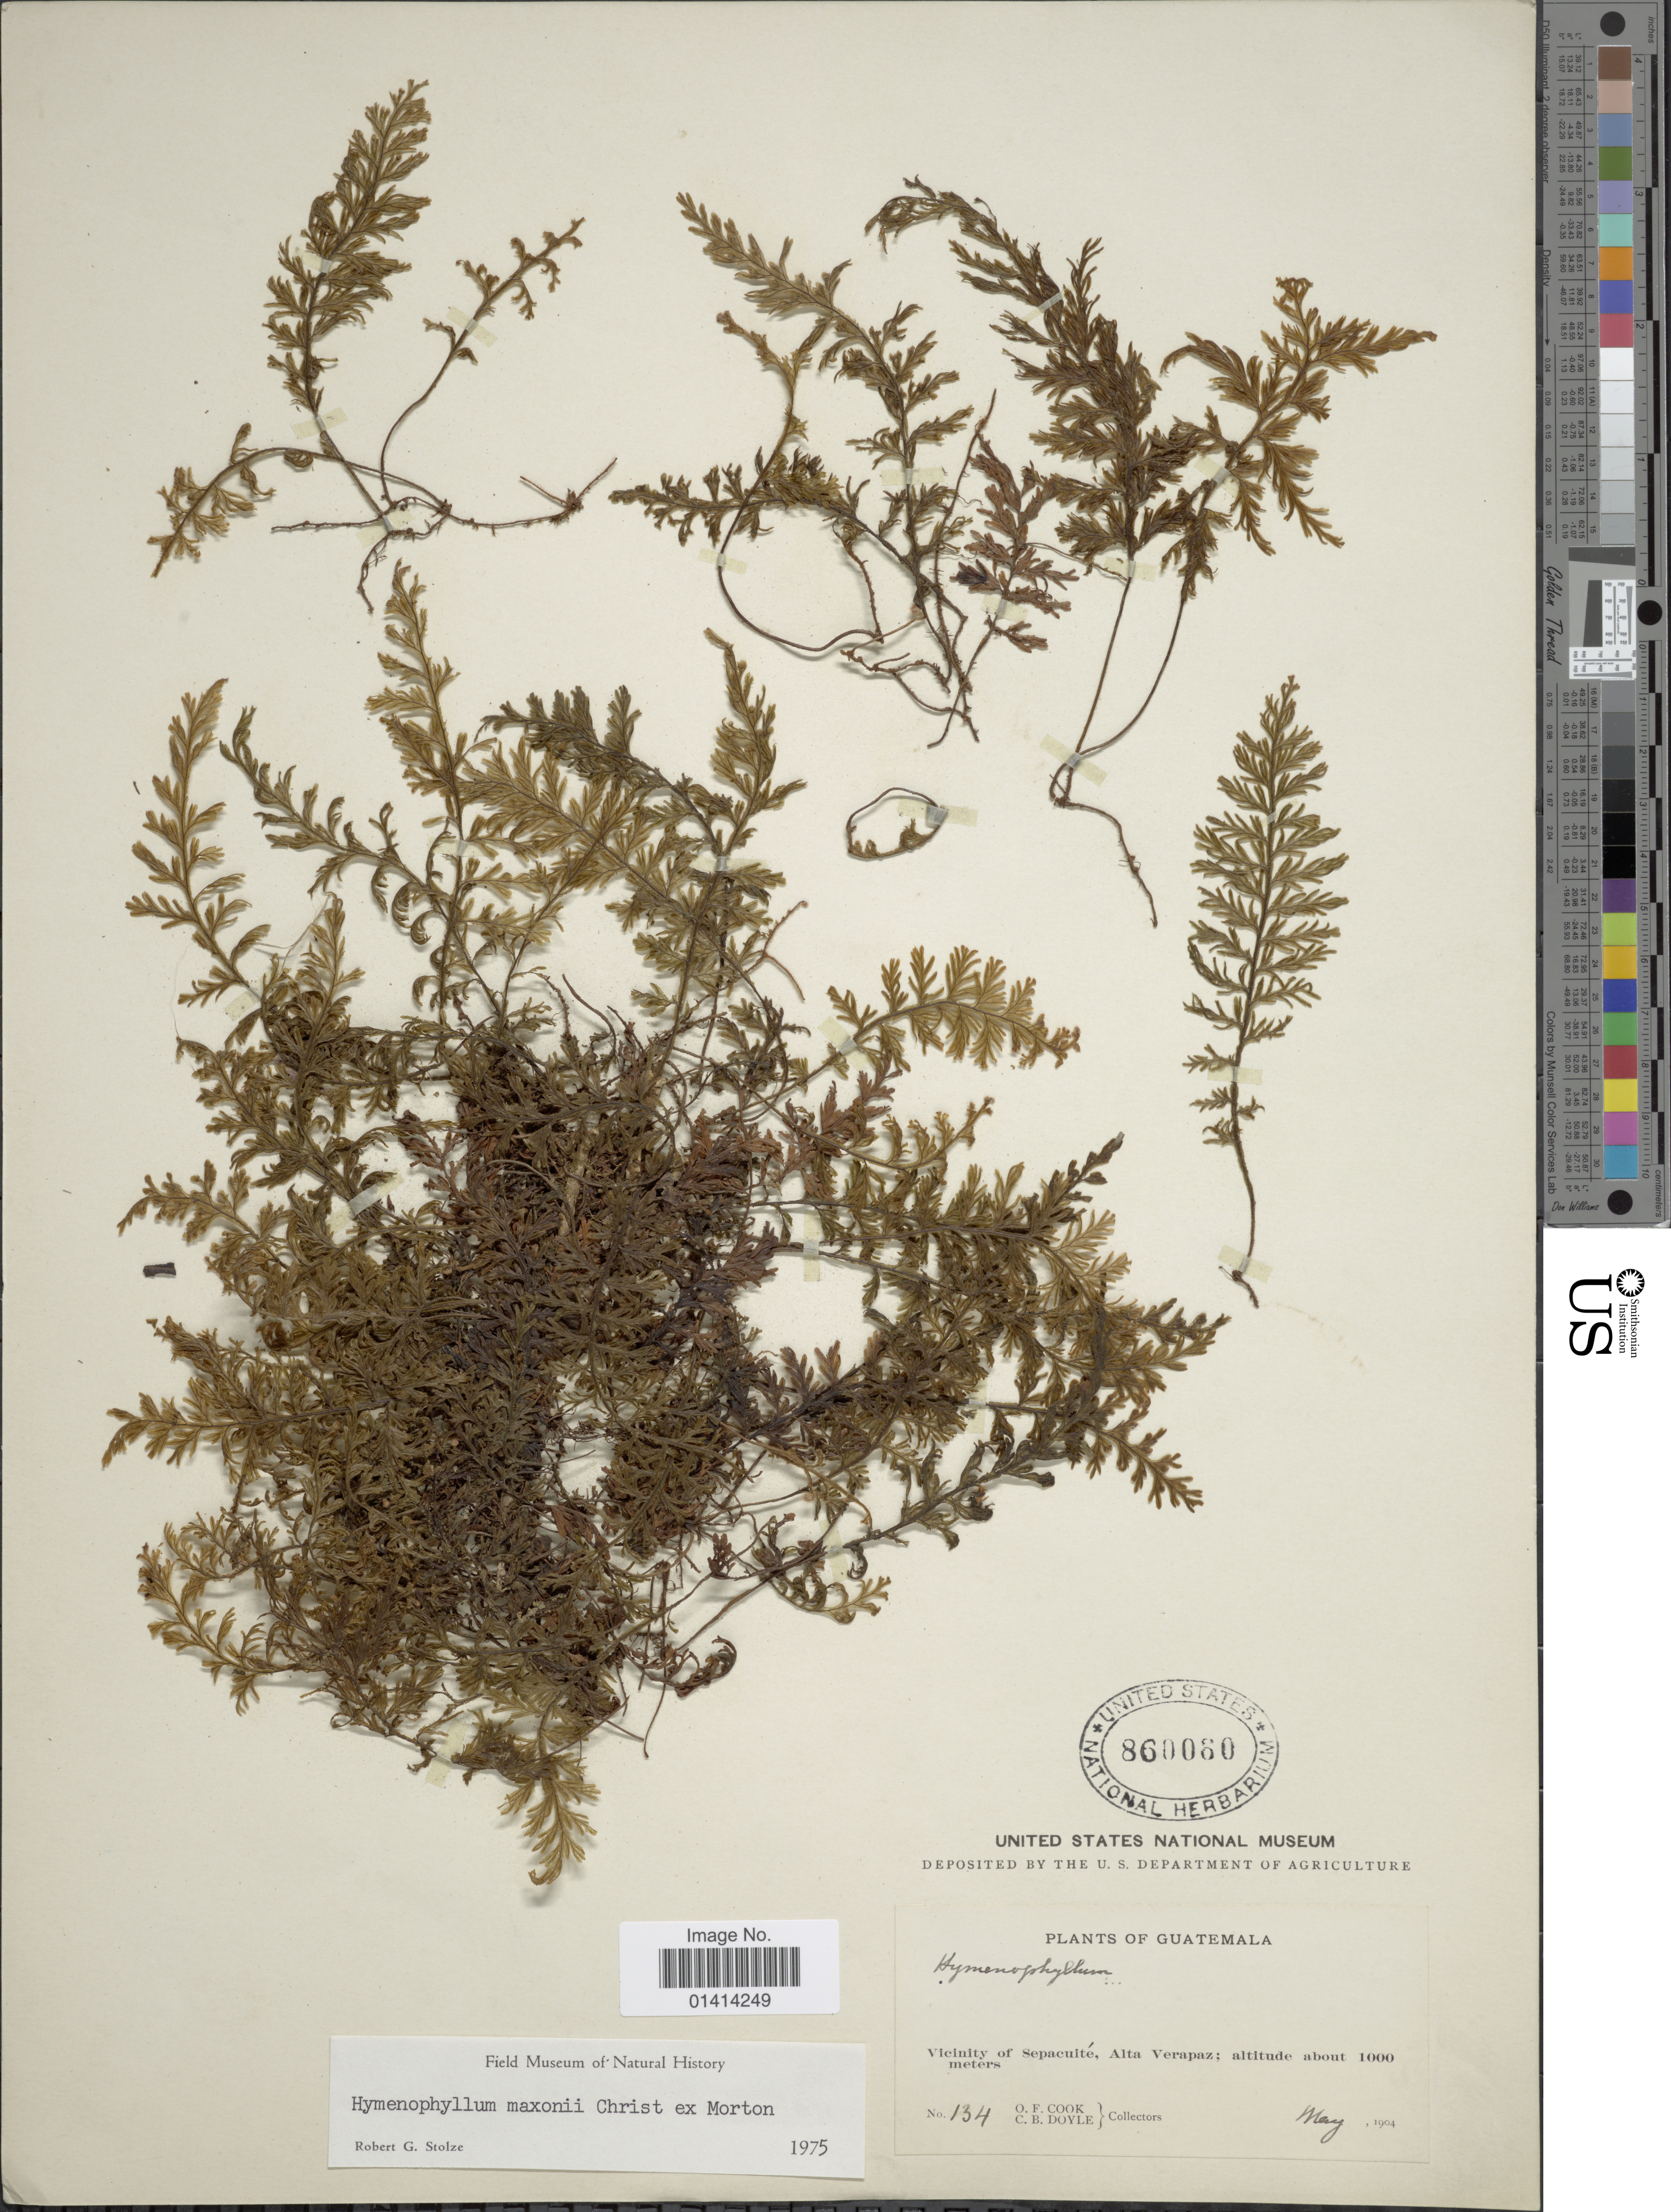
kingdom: Plantae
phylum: Tracheophyta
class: Polypodiopsida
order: Hymenophyllales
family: Hymenophyllaceae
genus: Hymenophyllum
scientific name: Hymenophyllum maxonii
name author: Christ ex C.V. Morton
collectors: O. F. Cook & C. Doyle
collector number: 134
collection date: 1904-05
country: Guatemala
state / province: Alta Verapaz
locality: Vicinity of Sepacuité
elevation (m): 1000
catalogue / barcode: US 860060